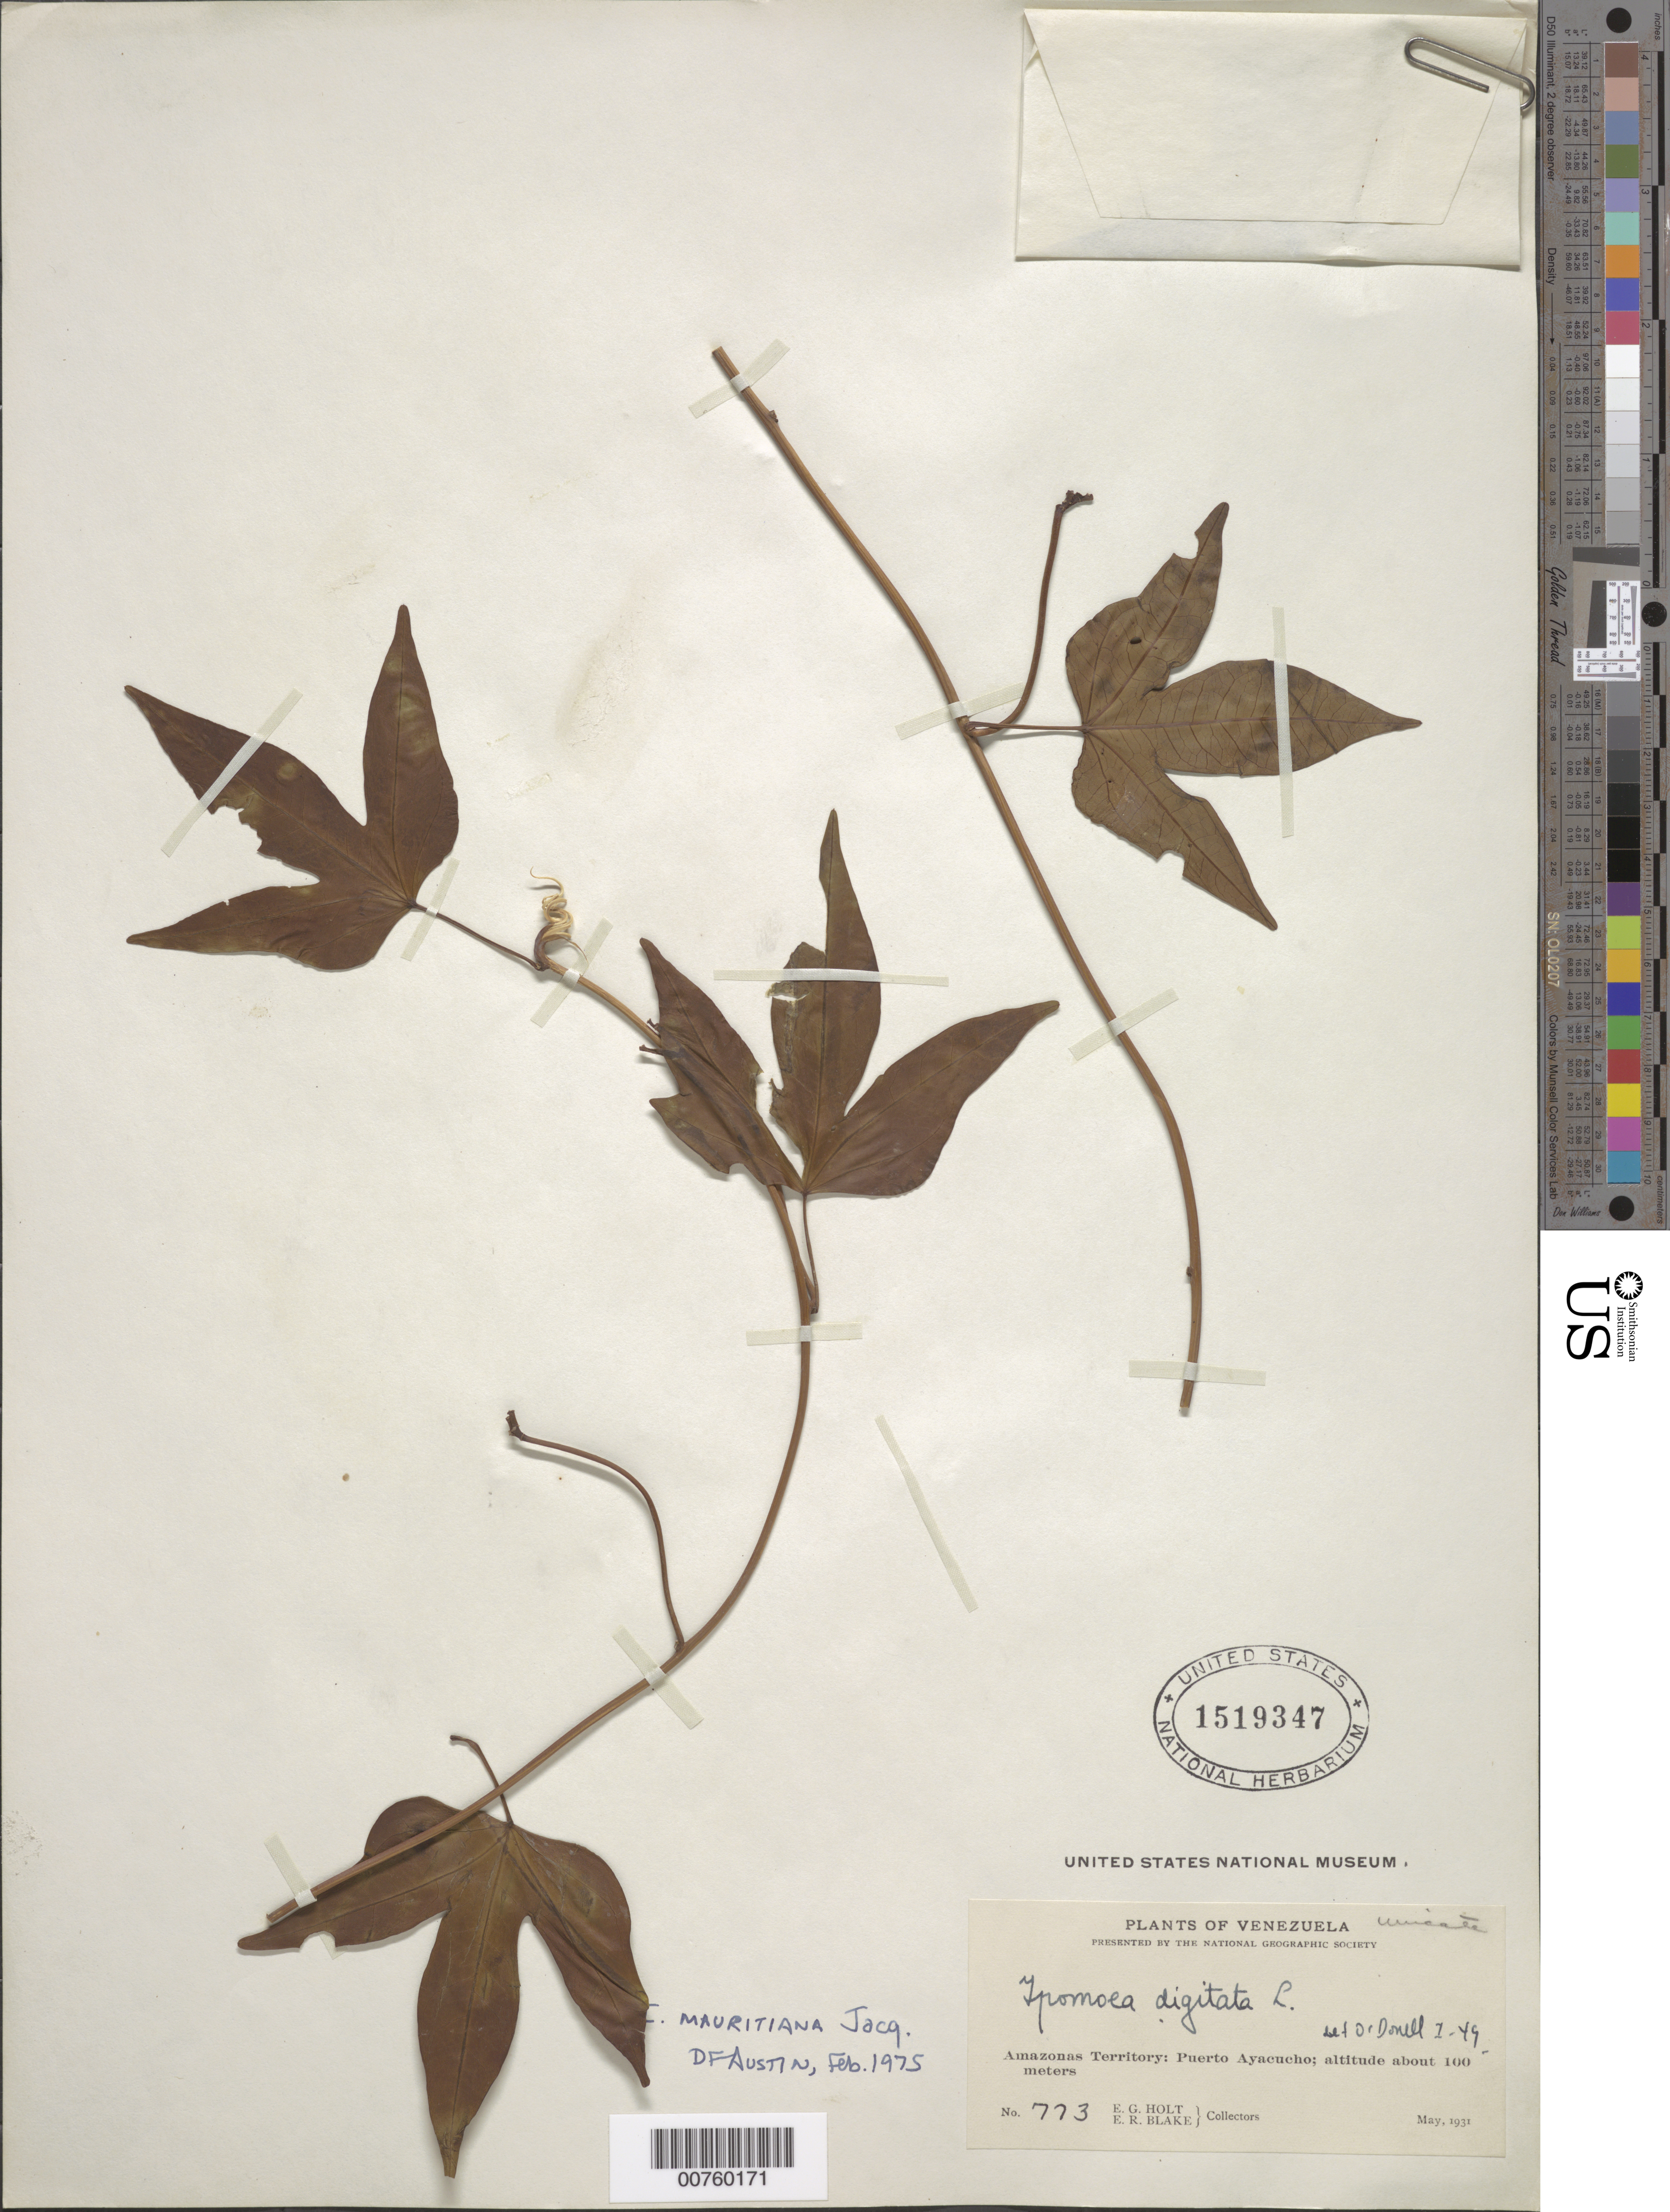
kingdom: Plantae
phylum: Tracheophyta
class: Magnoliopsida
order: Solanales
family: Convolvulaceae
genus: Ipomoea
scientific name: Ipomoea mauritiana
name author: Jacq.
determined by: Austin, D. F.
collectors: E. Holt & E. R. Blake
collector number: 773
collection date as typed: May-31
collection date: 1931-05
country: Venezuela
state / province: Amazonas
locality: Puerto Ayacucho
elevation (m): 100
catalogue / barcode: US 1519347